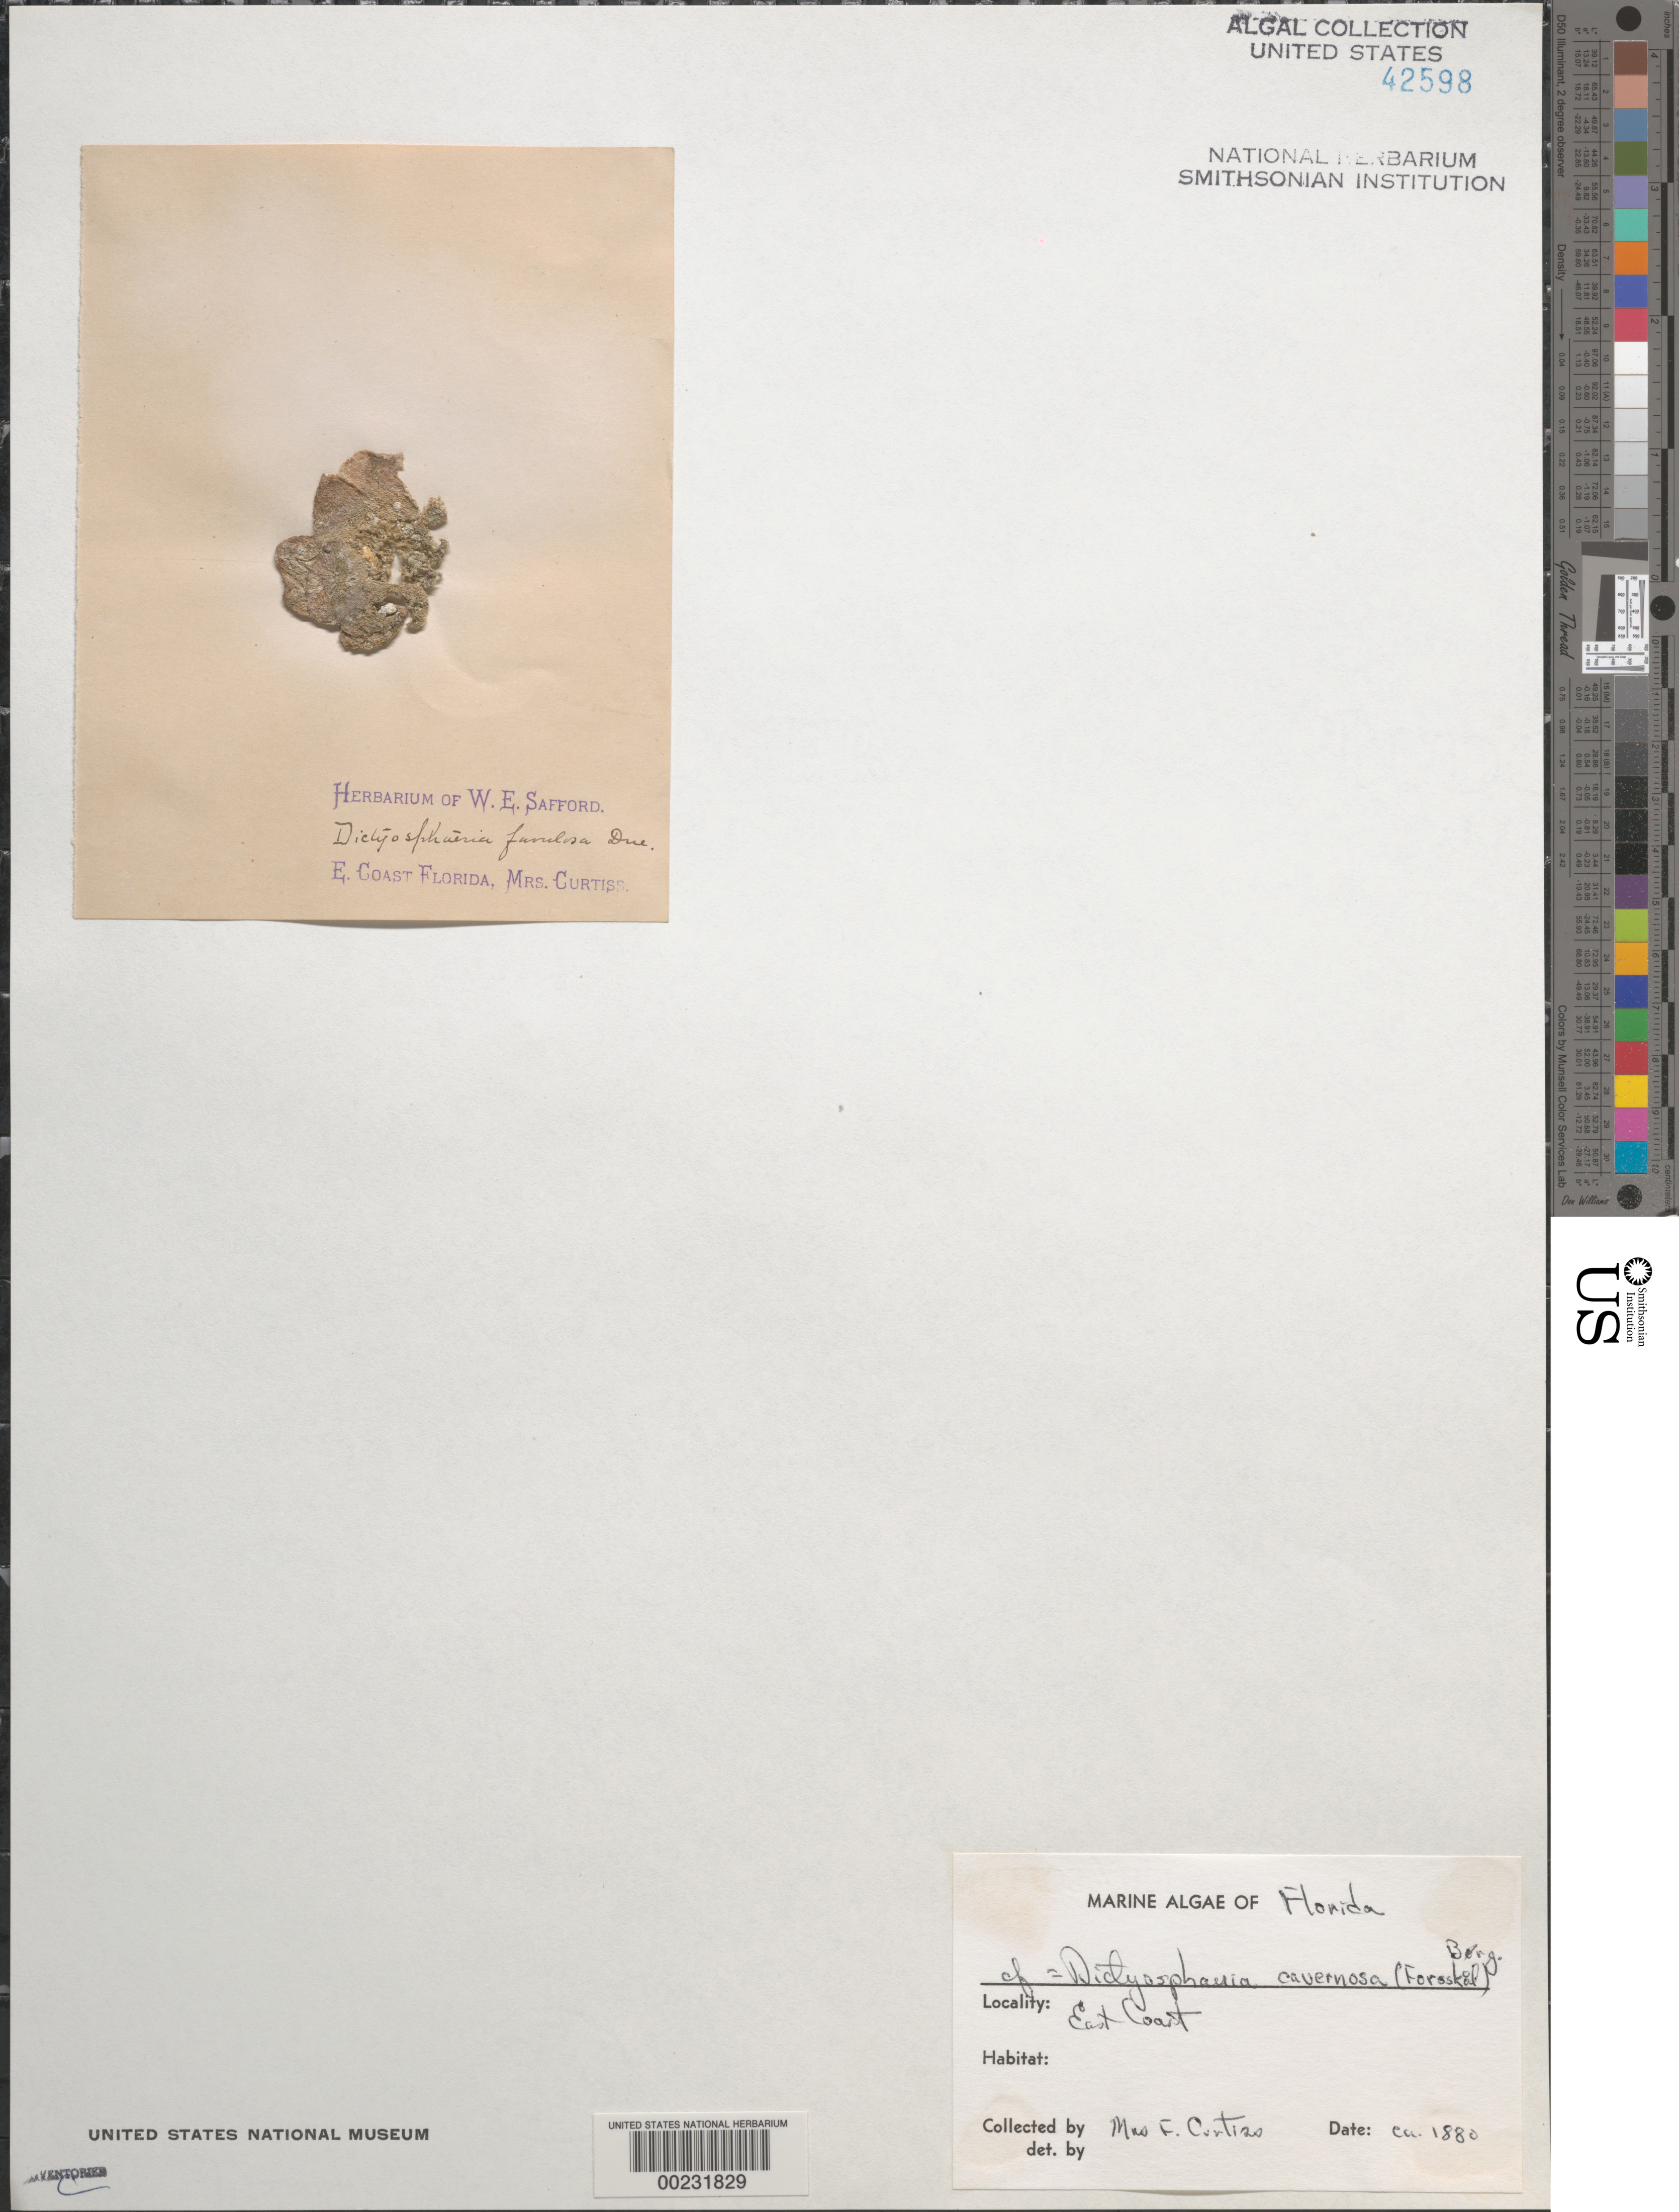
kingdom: Plantae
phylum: Chlorophyta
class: Ulvophyceae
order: Siphonocladales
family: Siphonocladaceae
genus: Dictyosphaeria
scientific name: Dictyosphaeria cavernosa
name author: (Forssk.) Børgesen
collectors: F. A. Curtiss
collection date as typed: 1880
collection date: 1880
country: United States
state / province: Florida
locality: East coast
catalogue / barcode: US 42598